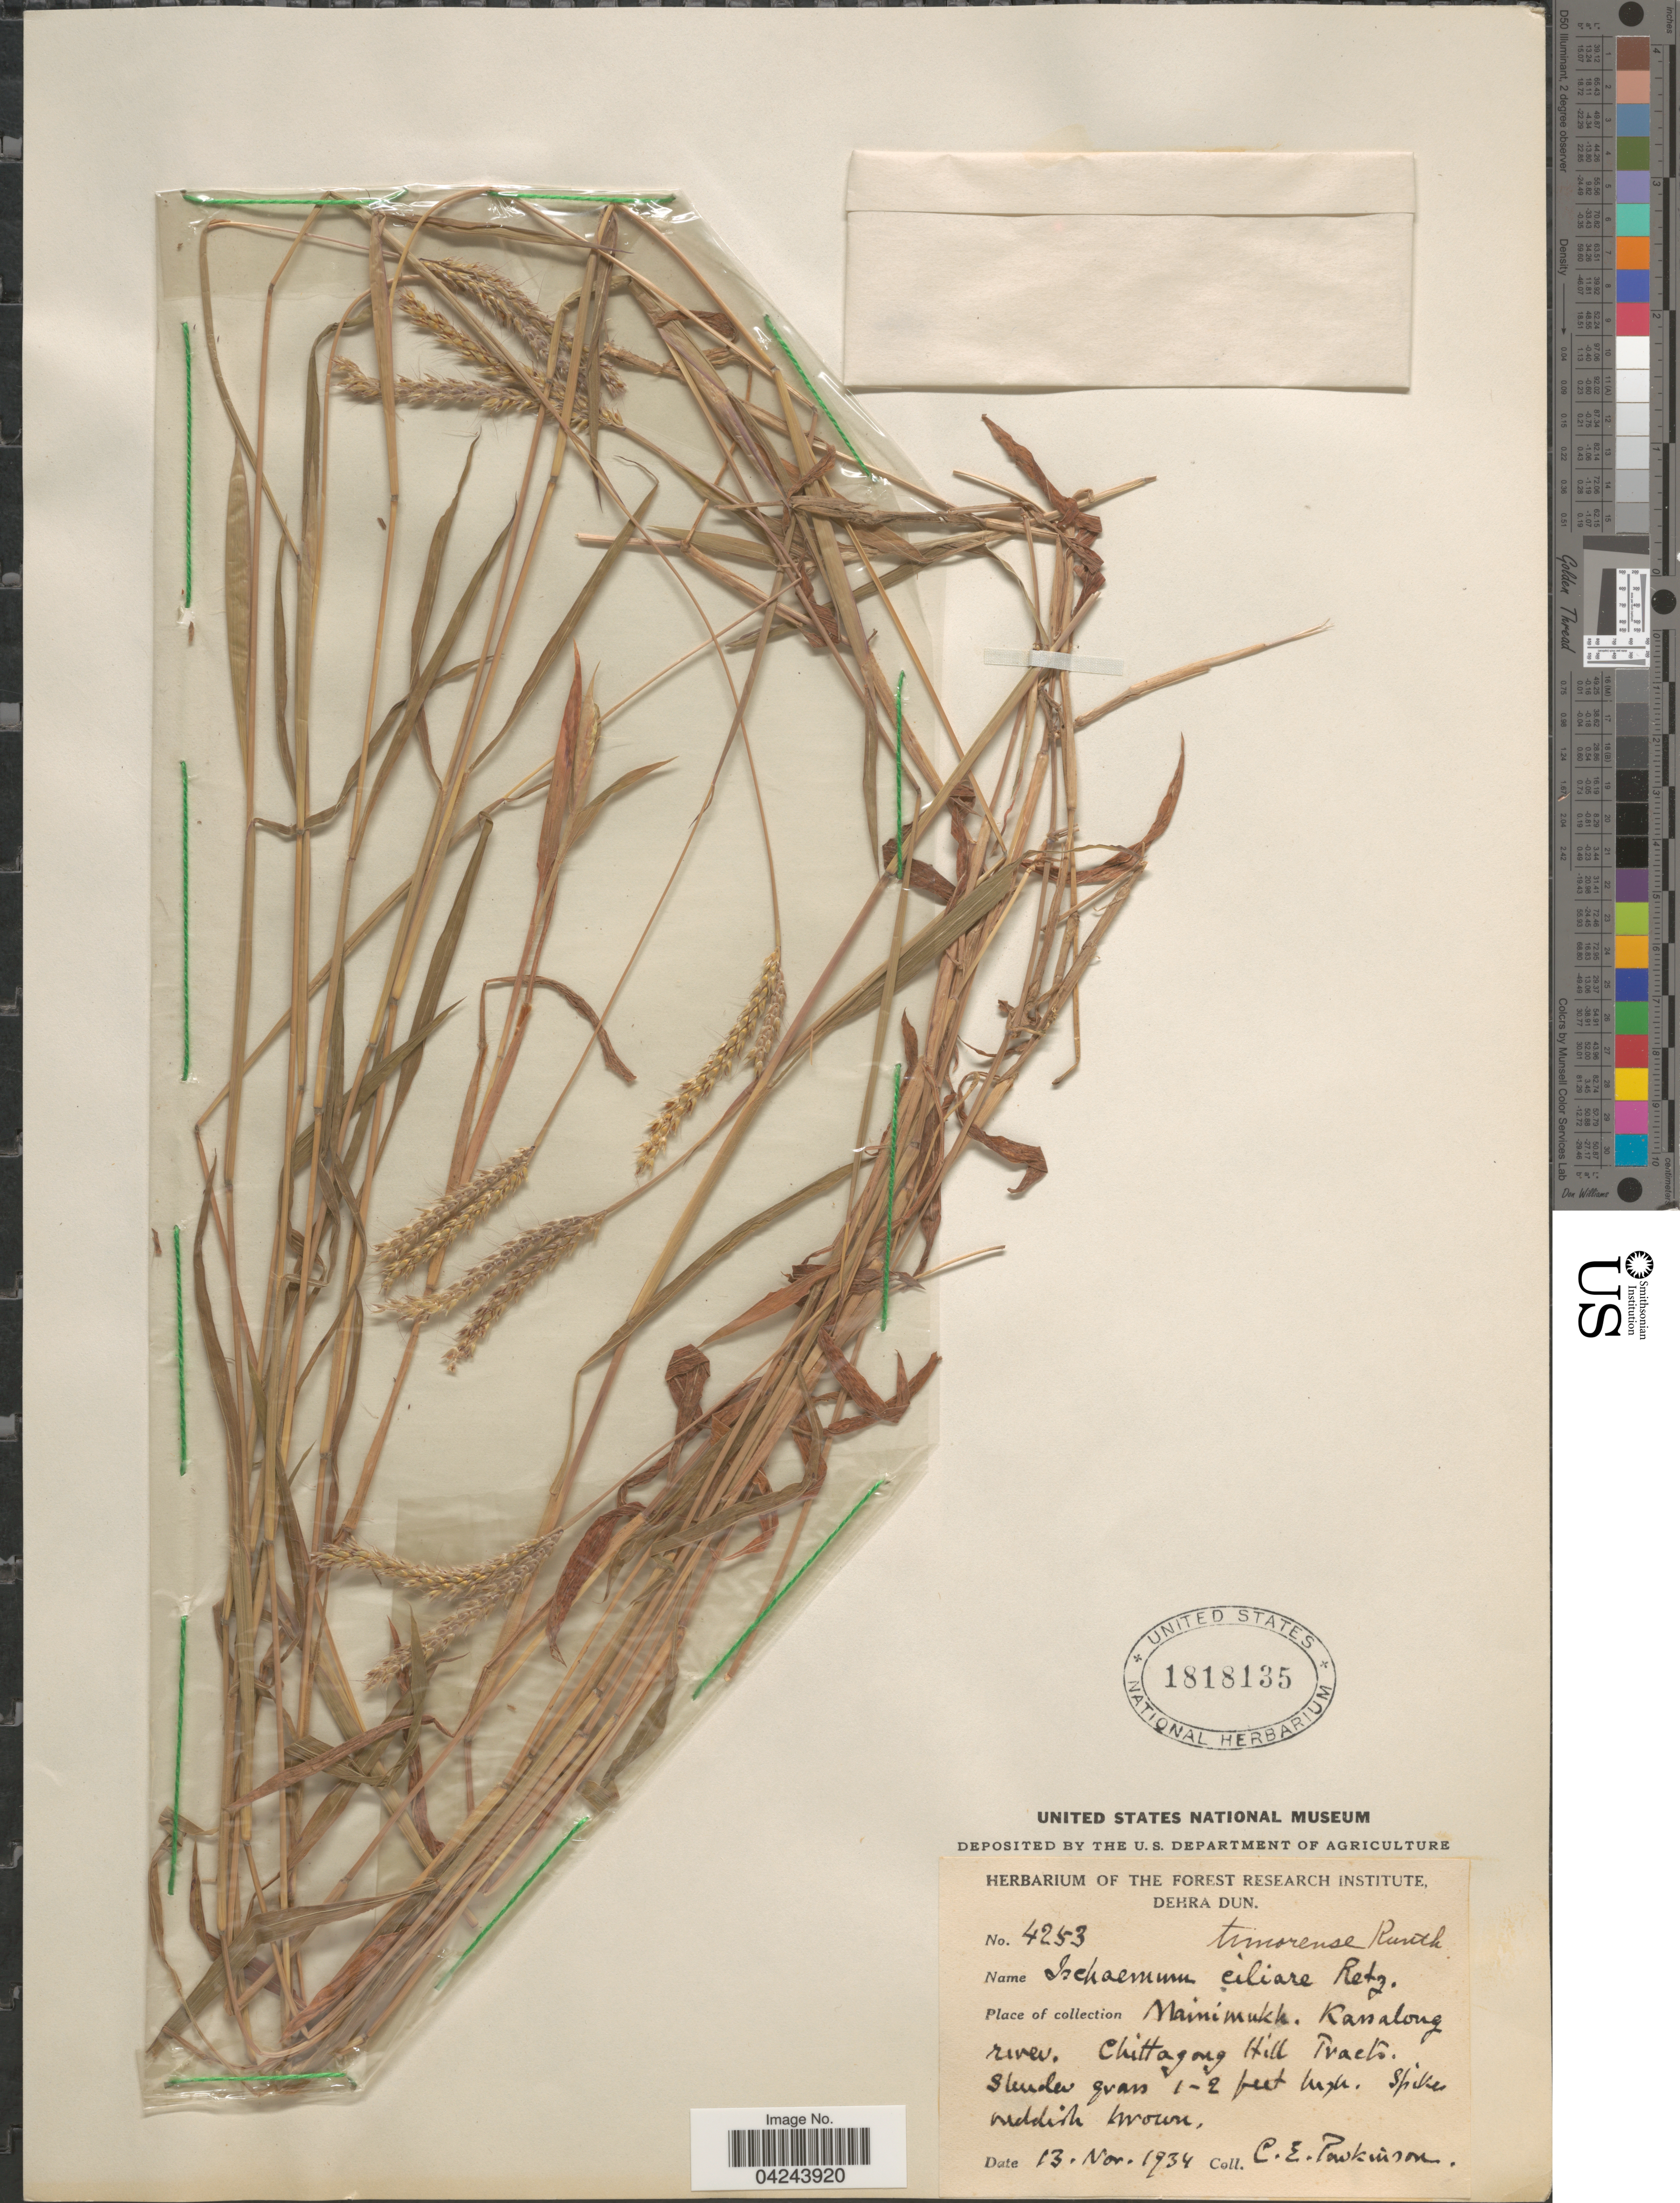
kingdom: Plantae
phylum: Tracheophyta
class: Liliopsida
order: Poales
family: Poaceae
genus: Ischaemum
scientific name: Ischaemum timorense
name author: Kunth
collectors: C. E. Parkinson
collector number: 4253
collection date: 1934-11-13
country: Bangladesh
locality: Mainimukh. Kassalong river. Chittagong Hill Tracts.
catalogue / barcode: US 1818135